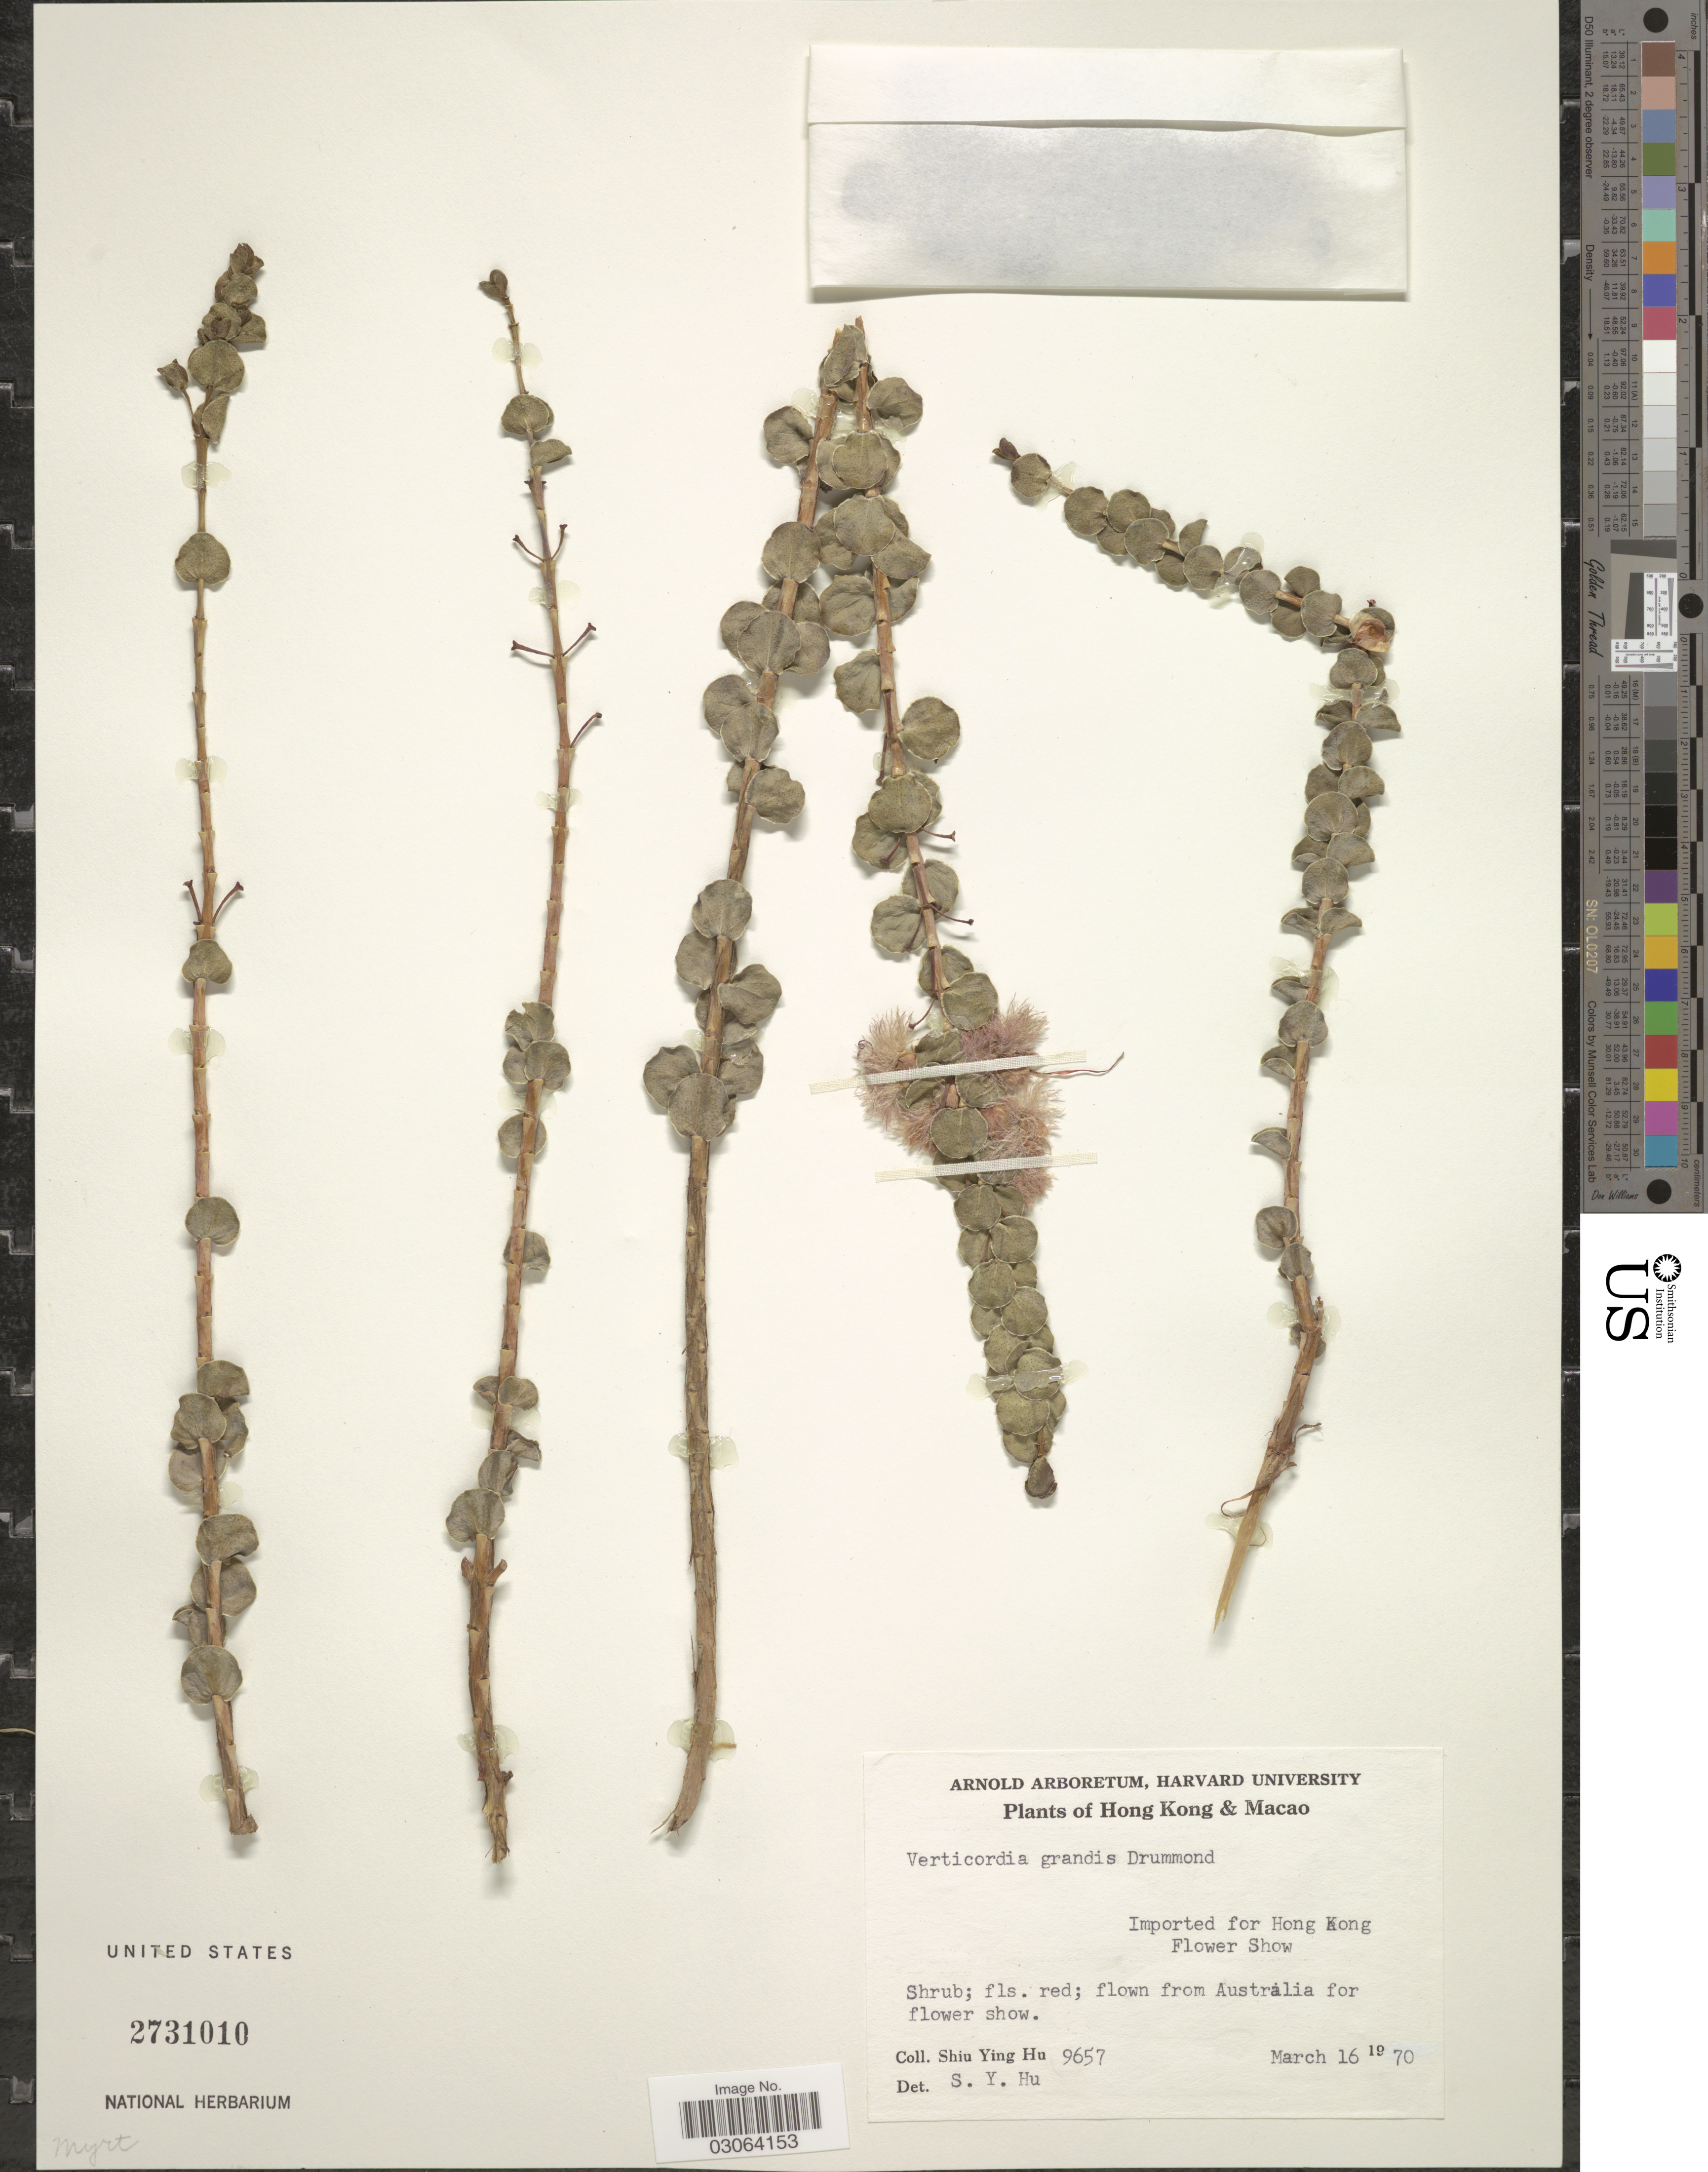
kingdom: Plantae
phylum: Tracheophyta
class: Magnoliopsida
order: Myrtales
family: Myrtaceae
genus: Verticordia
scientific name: Verticordia grandis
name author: J. Drumm.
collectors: S. Y. Hu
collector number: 9657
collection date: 1970-03-16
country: China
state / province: Hong Kong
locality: Hong Kong & Macao.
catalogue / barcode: US 2731010